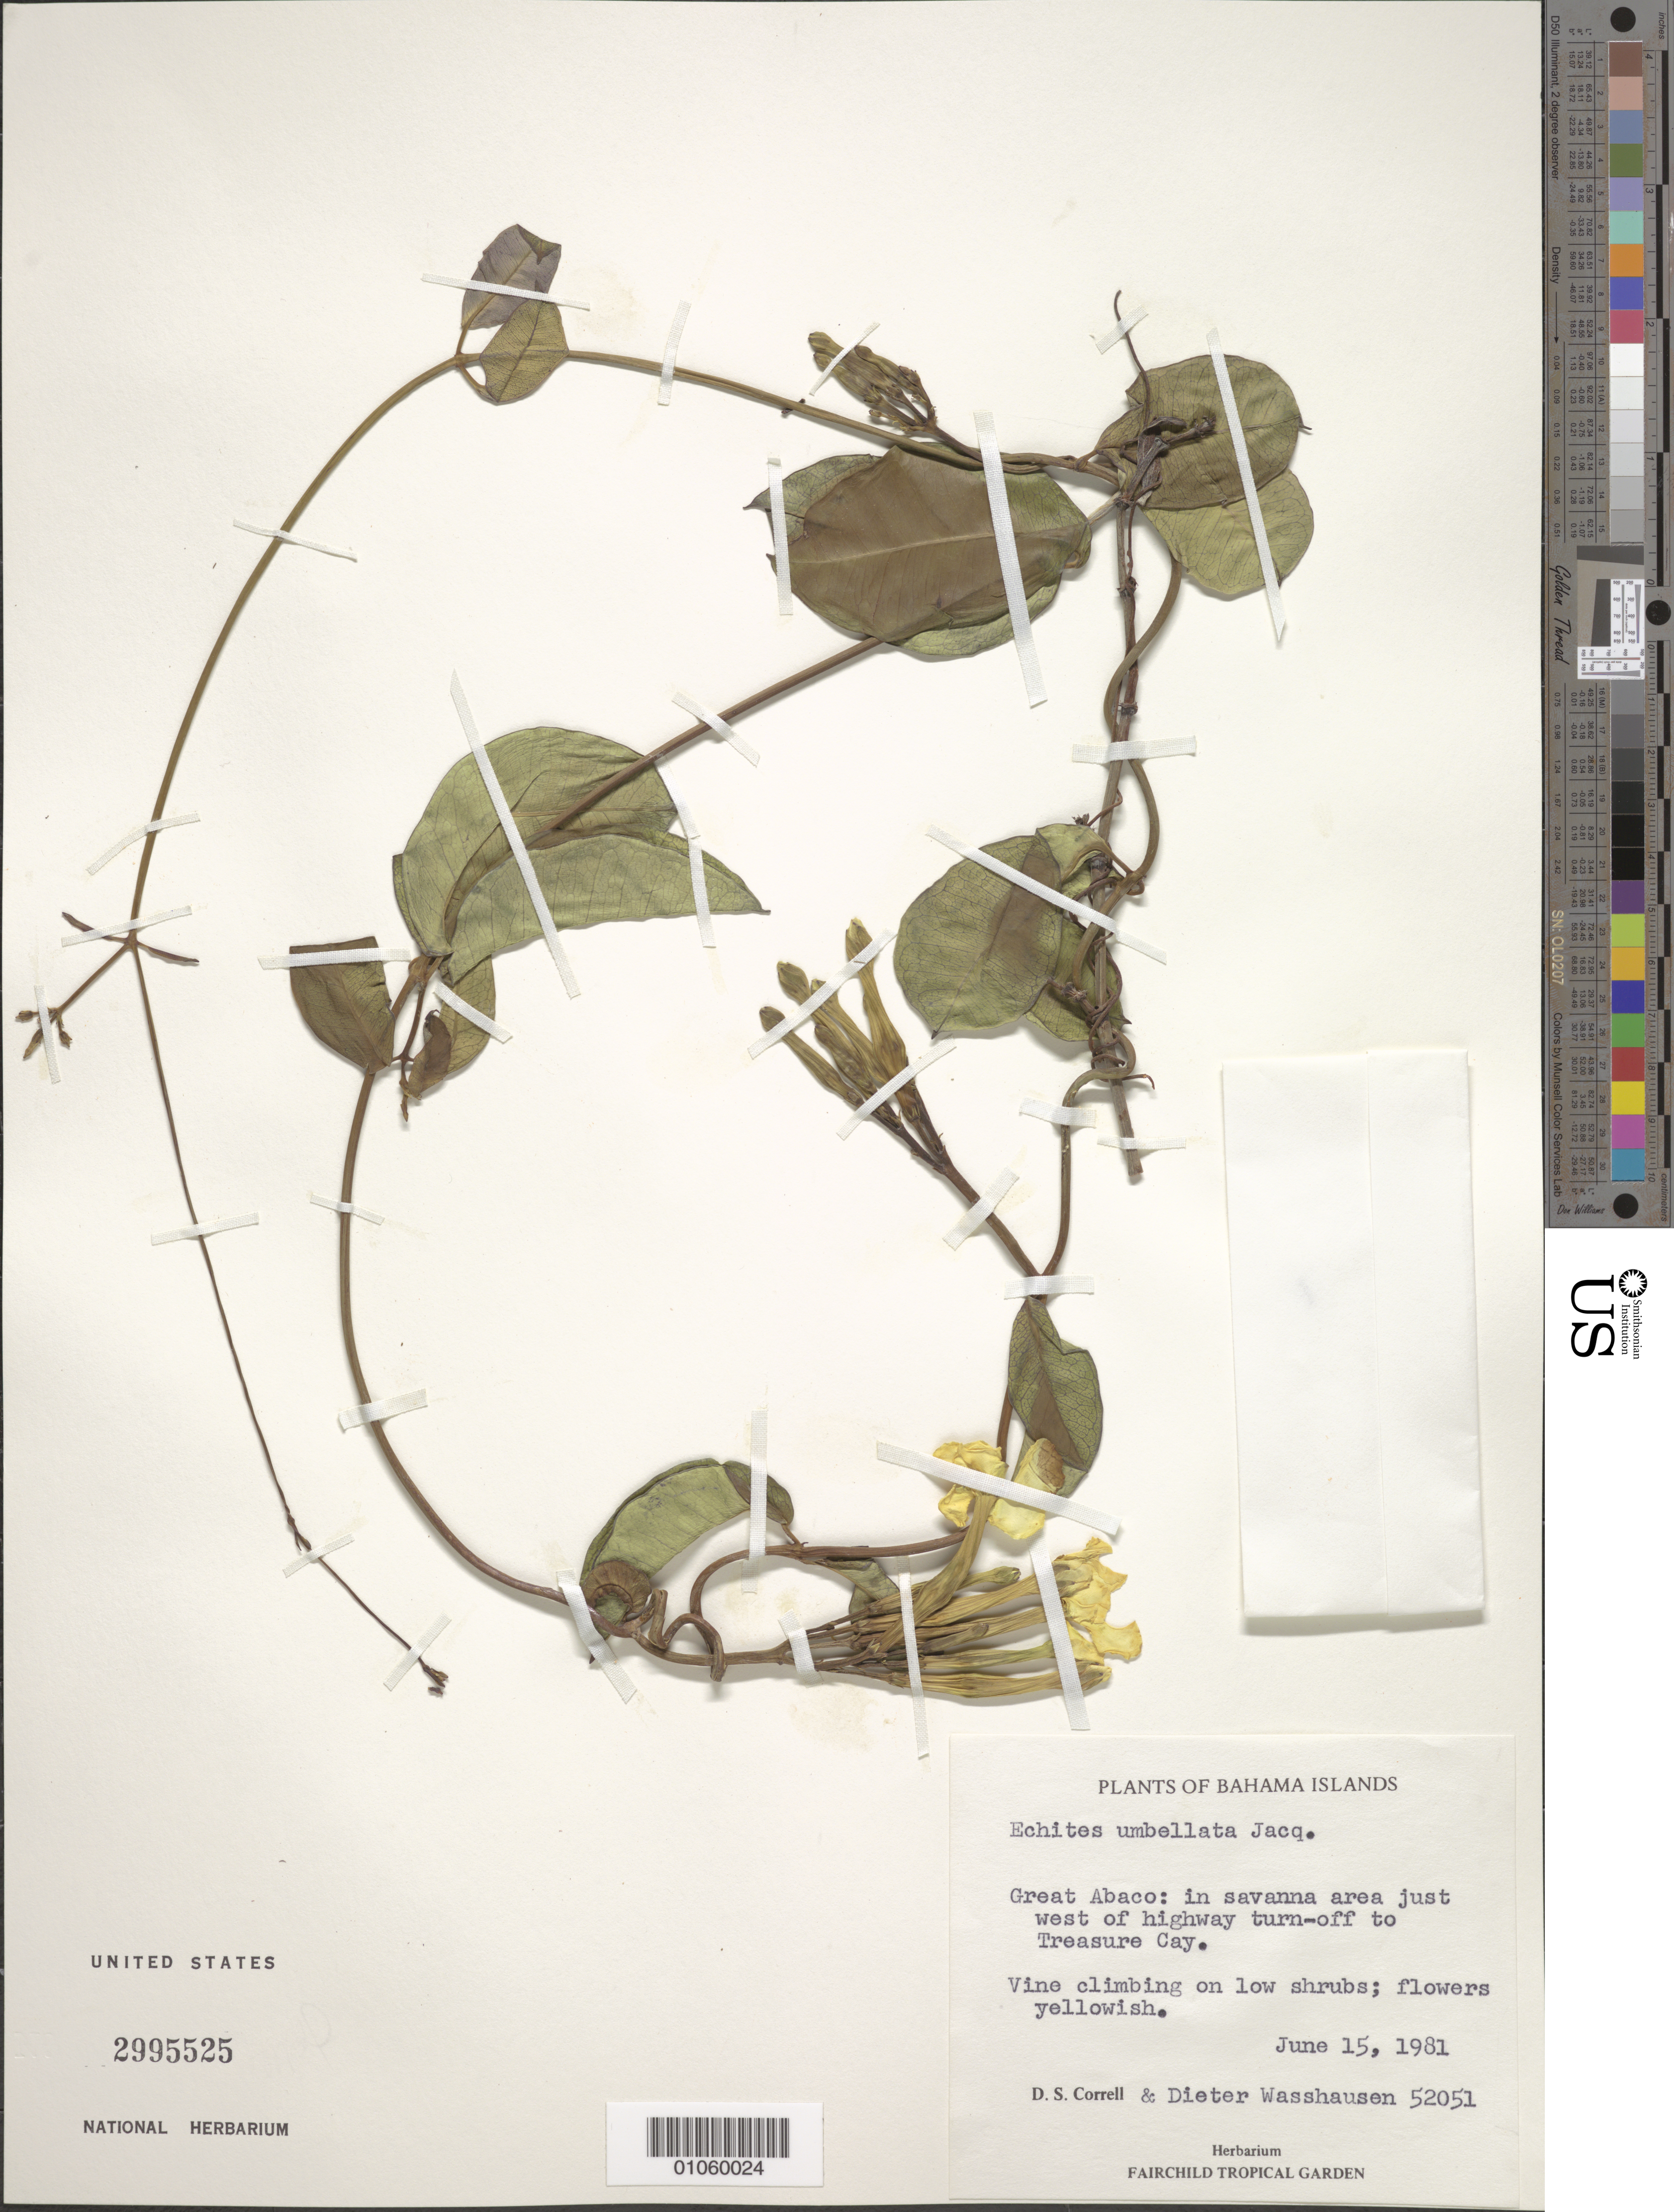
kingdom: Plantae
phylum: Tracheophyta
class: Magnoliopsida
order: Gentianales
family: Apocynaceae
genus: Echites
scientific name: Echites umbellatus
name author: Jacq.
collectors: D. S. Correll & D. C. Wasshausen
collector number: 52051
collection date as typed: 15 Jun 1981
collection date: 1981-06-15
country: Bahamas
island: Great Abaco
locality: In savanna area just west of highway turn-off to Treasure Cay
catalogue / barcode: US 2995525